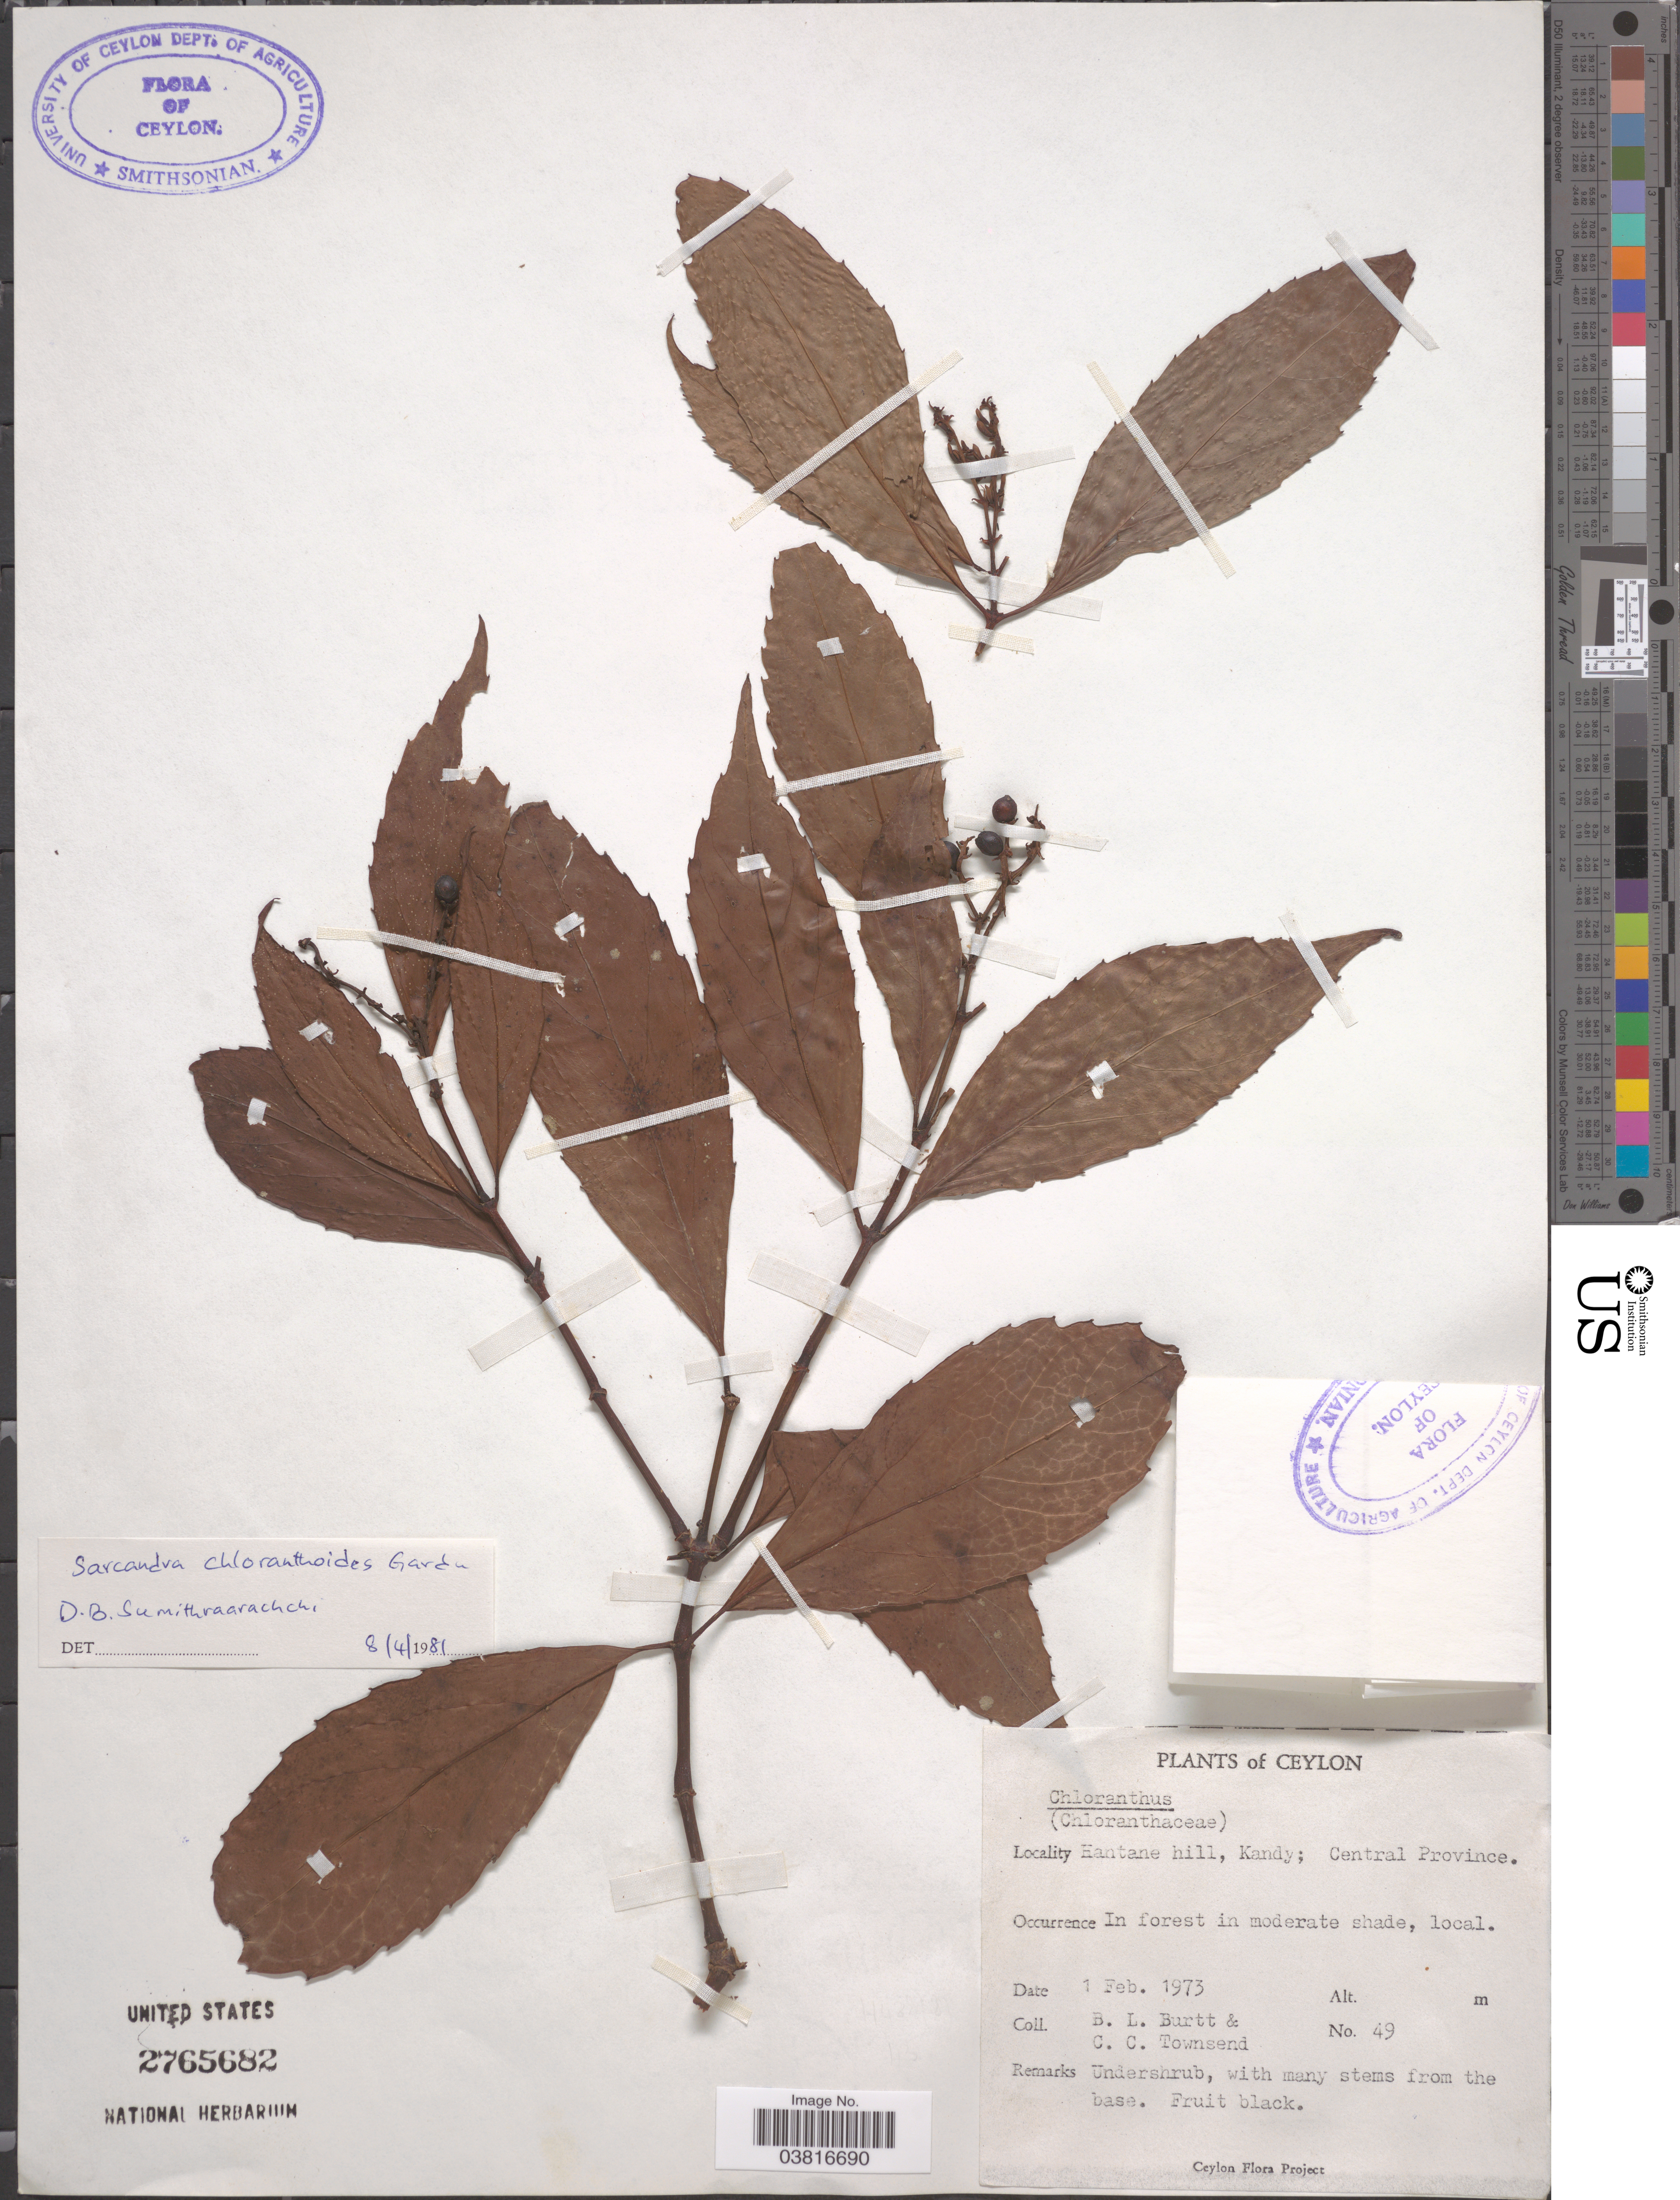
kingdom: Plantae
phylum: Tracheophyta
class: Magnoliopsida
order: Chloranthales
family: Chloranthaceae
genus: Sarcandra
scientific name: Sarcandra glabra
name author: (Thunb.) Nakai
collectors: B. L. Burtt & C. C. Townsend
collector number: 49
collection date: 1973-02-01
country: Sri Lanka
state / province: Central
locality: Ceylon. Hantane hill, Kandy.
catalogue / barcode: US 2765682